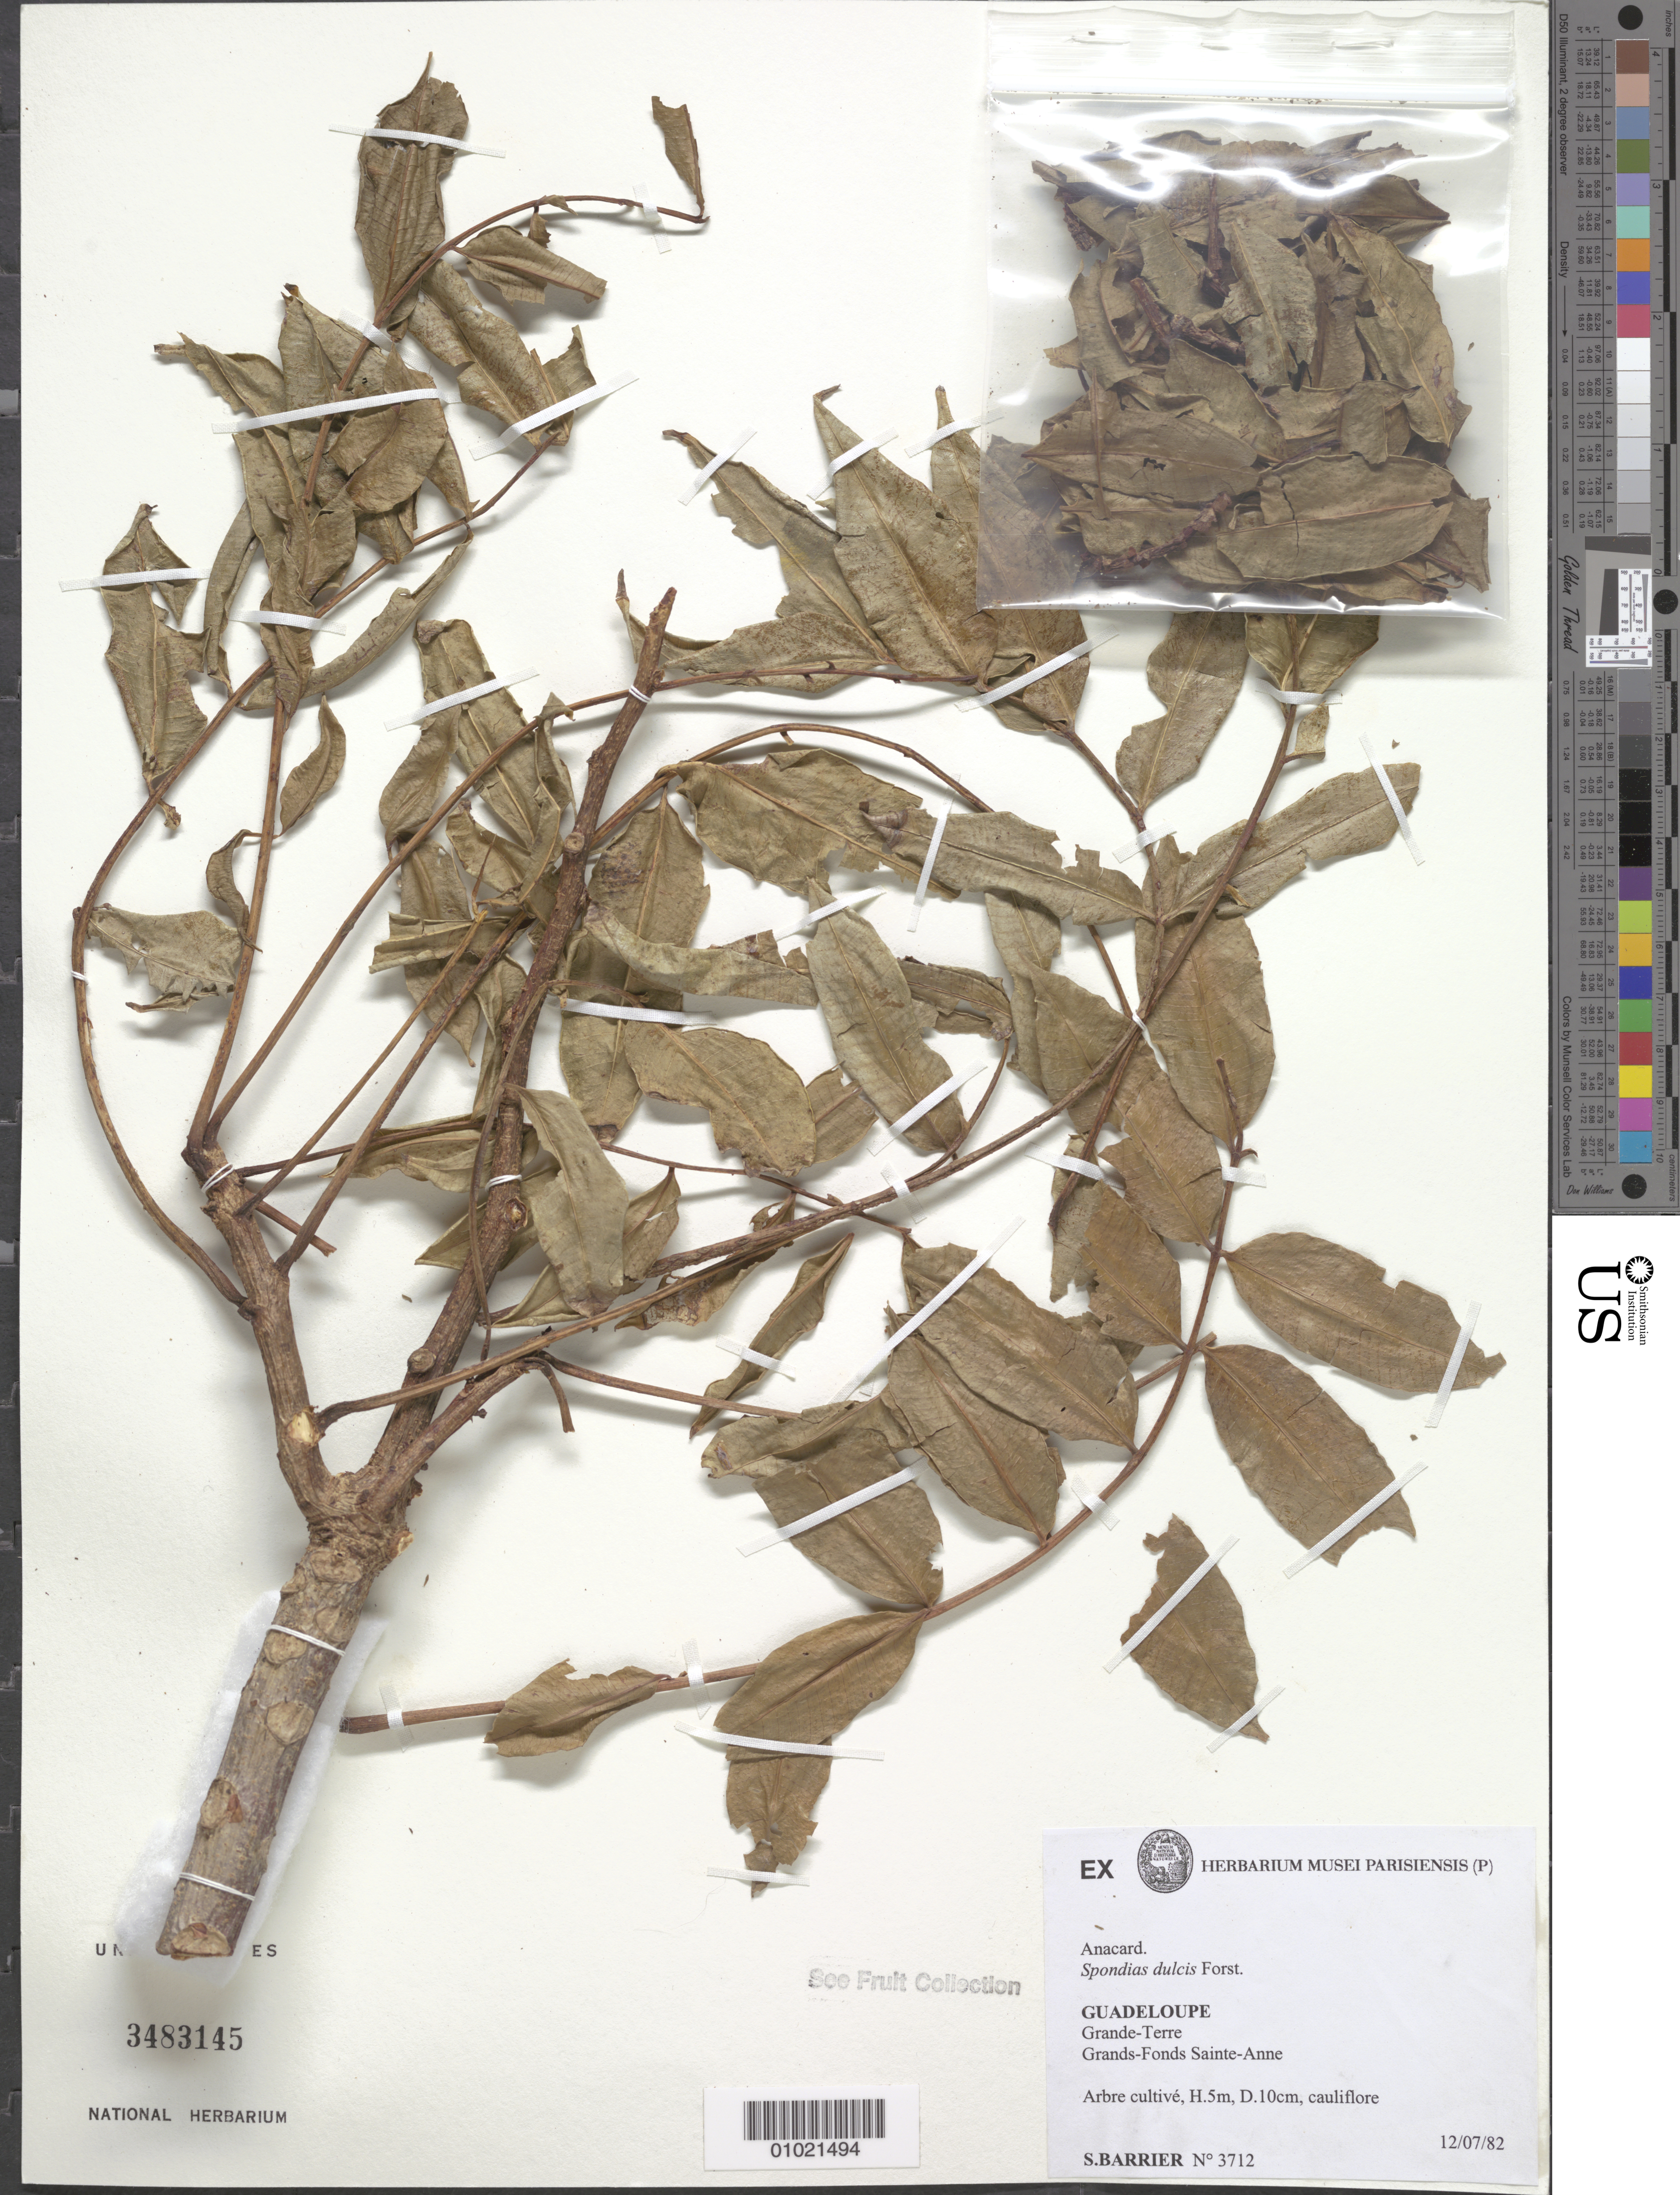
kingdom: Plantae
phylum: Tracheophyta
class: Magnoliopsida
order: Sapindales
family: Anacardiaceae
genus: Spondias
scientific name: Spondias dulcis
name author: Parkinson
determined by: Mitchell, J. D.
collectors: S. Barrier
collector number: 3712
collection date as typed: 12 Jul 1982 or 07 Dec 1982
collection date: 1982-07-12 or 1982-12-07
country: Guadeloupe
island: Grande Terre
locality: Grande-Terre, Grands-Fonds Sainte-Anne.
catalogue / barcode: US 3483145